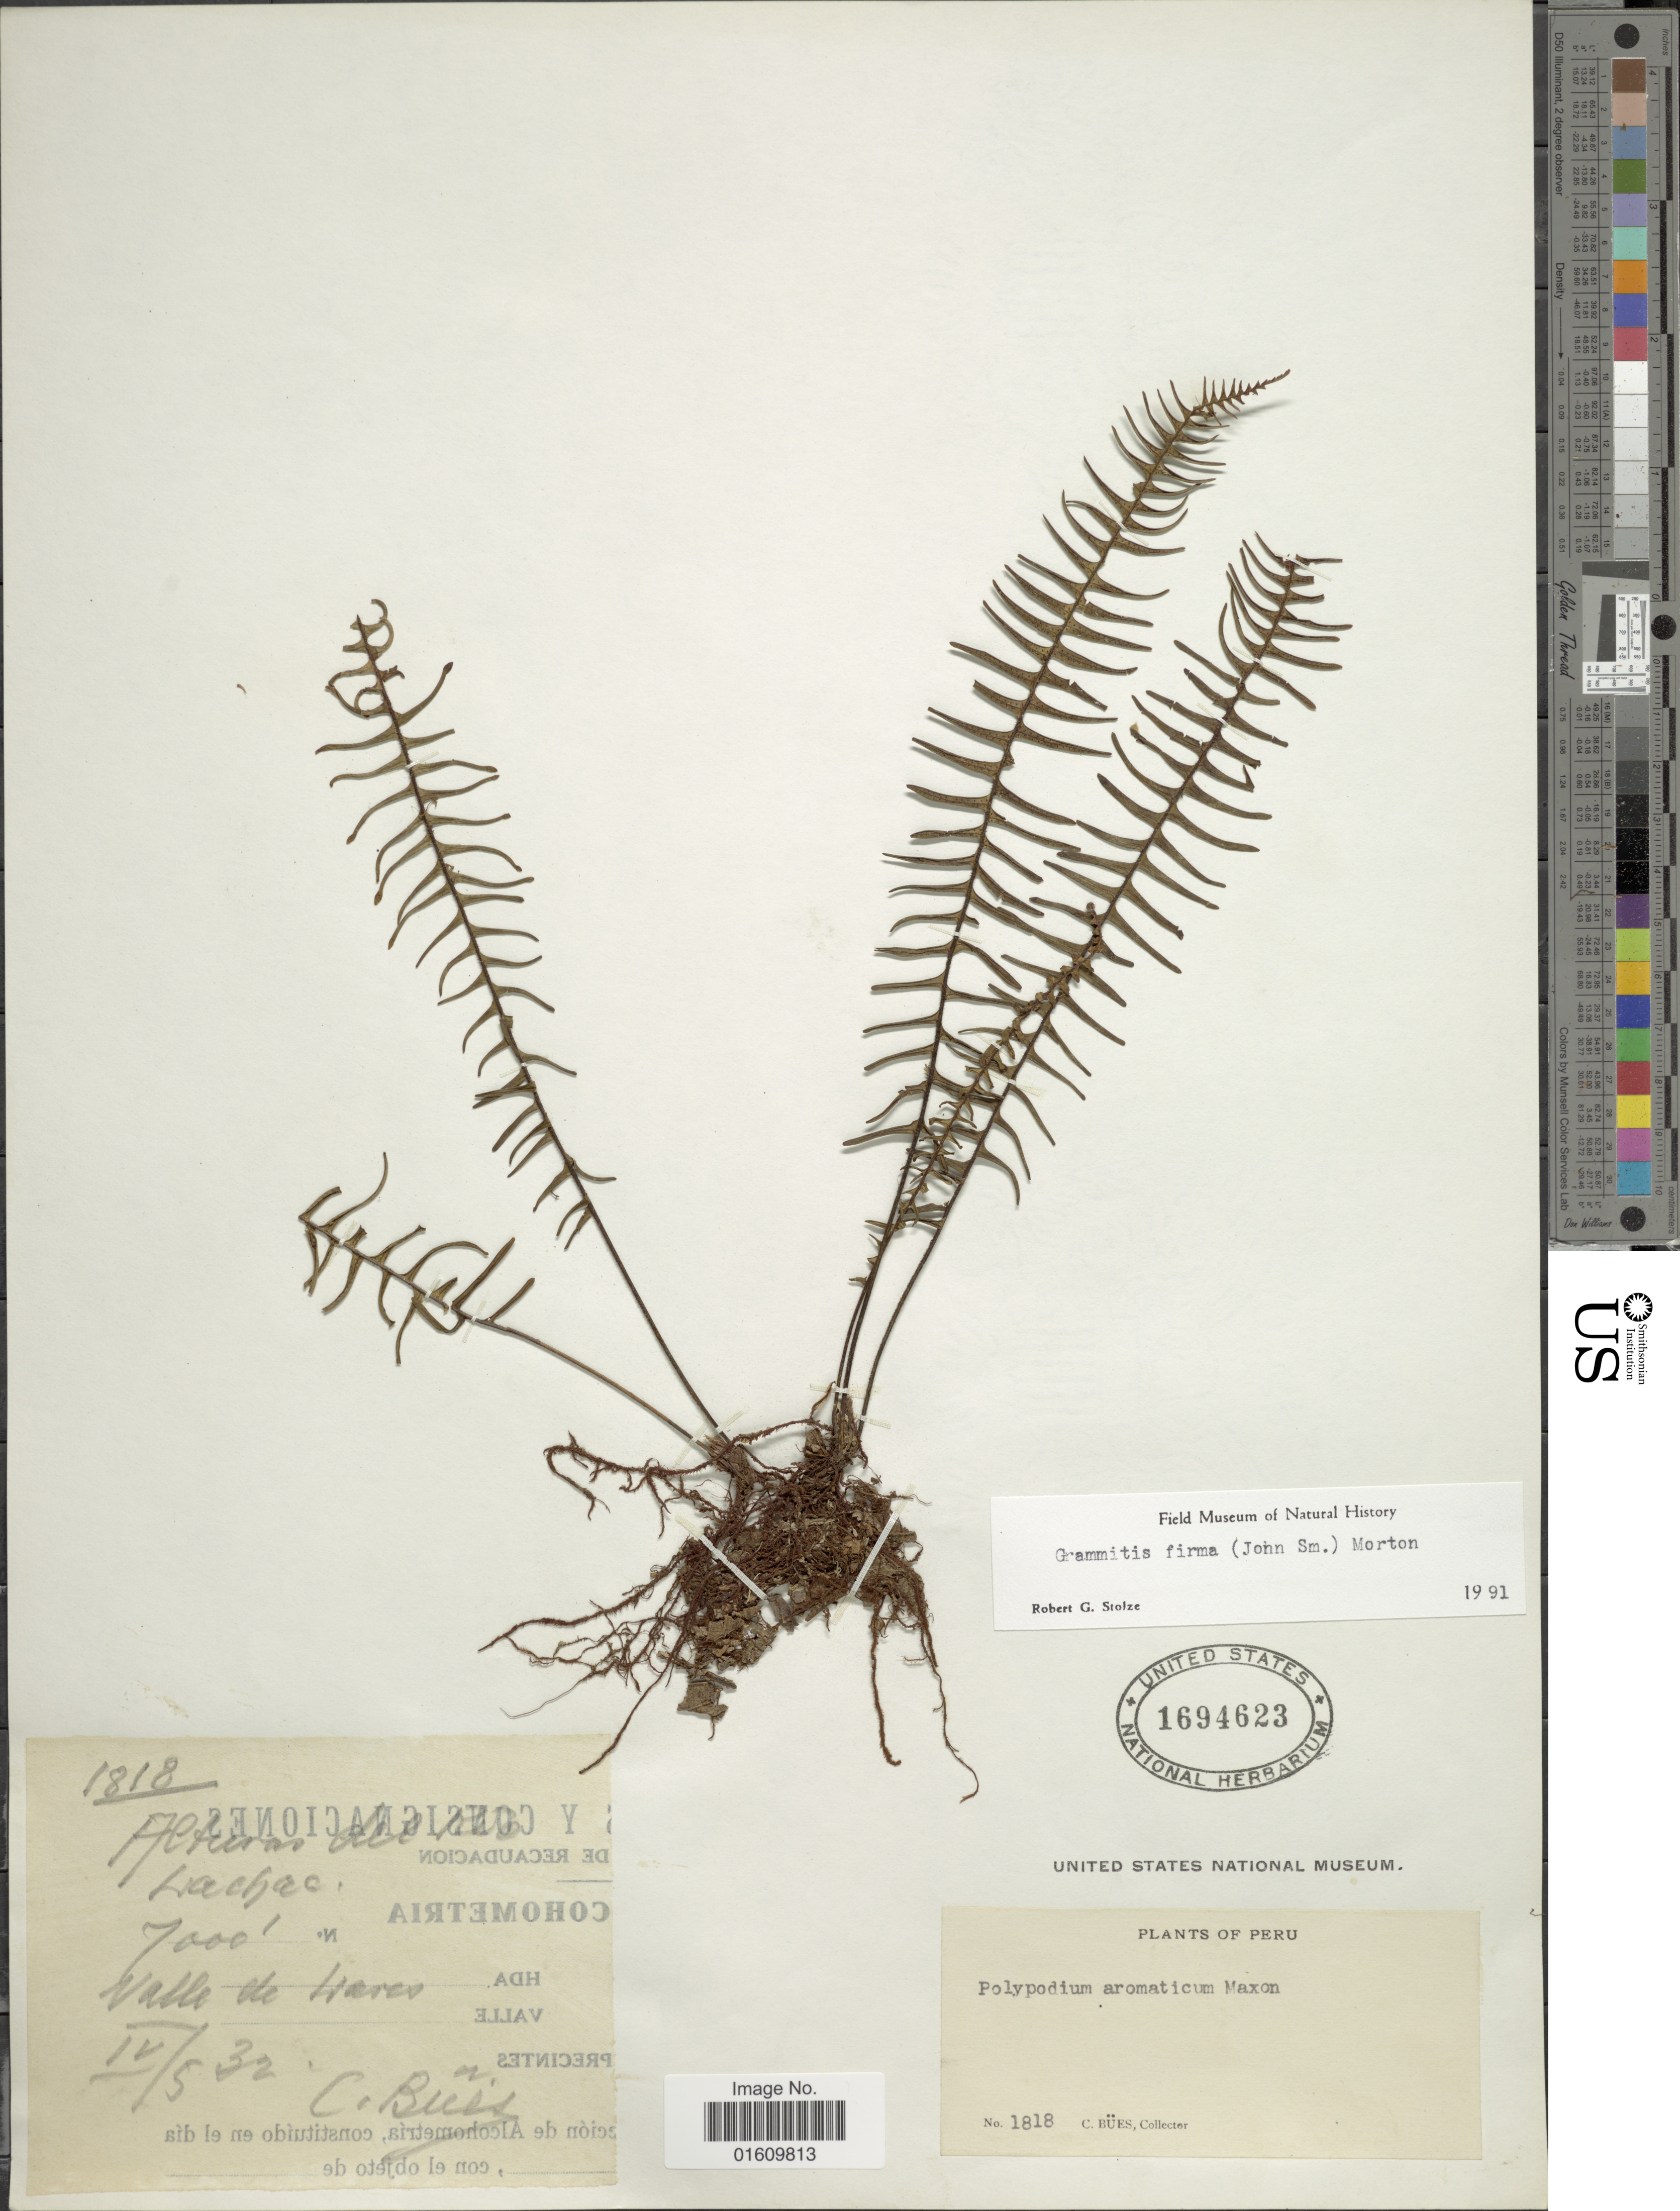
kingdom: Plantae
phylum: Tracheophyta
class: Polypodiopsida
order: Polypodiales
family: Polypodiaceae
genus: Melpomene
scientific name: Melpomene firma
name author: (J. Sm.) A.R. Sm. & R.C. Moran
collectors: C. Bues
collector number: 1818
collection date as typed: Transcribed d/m/y: 5/4/32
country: Peru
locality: Altura de Lachac, Valle de Hareo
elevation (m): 2134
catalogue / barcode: US 1694623